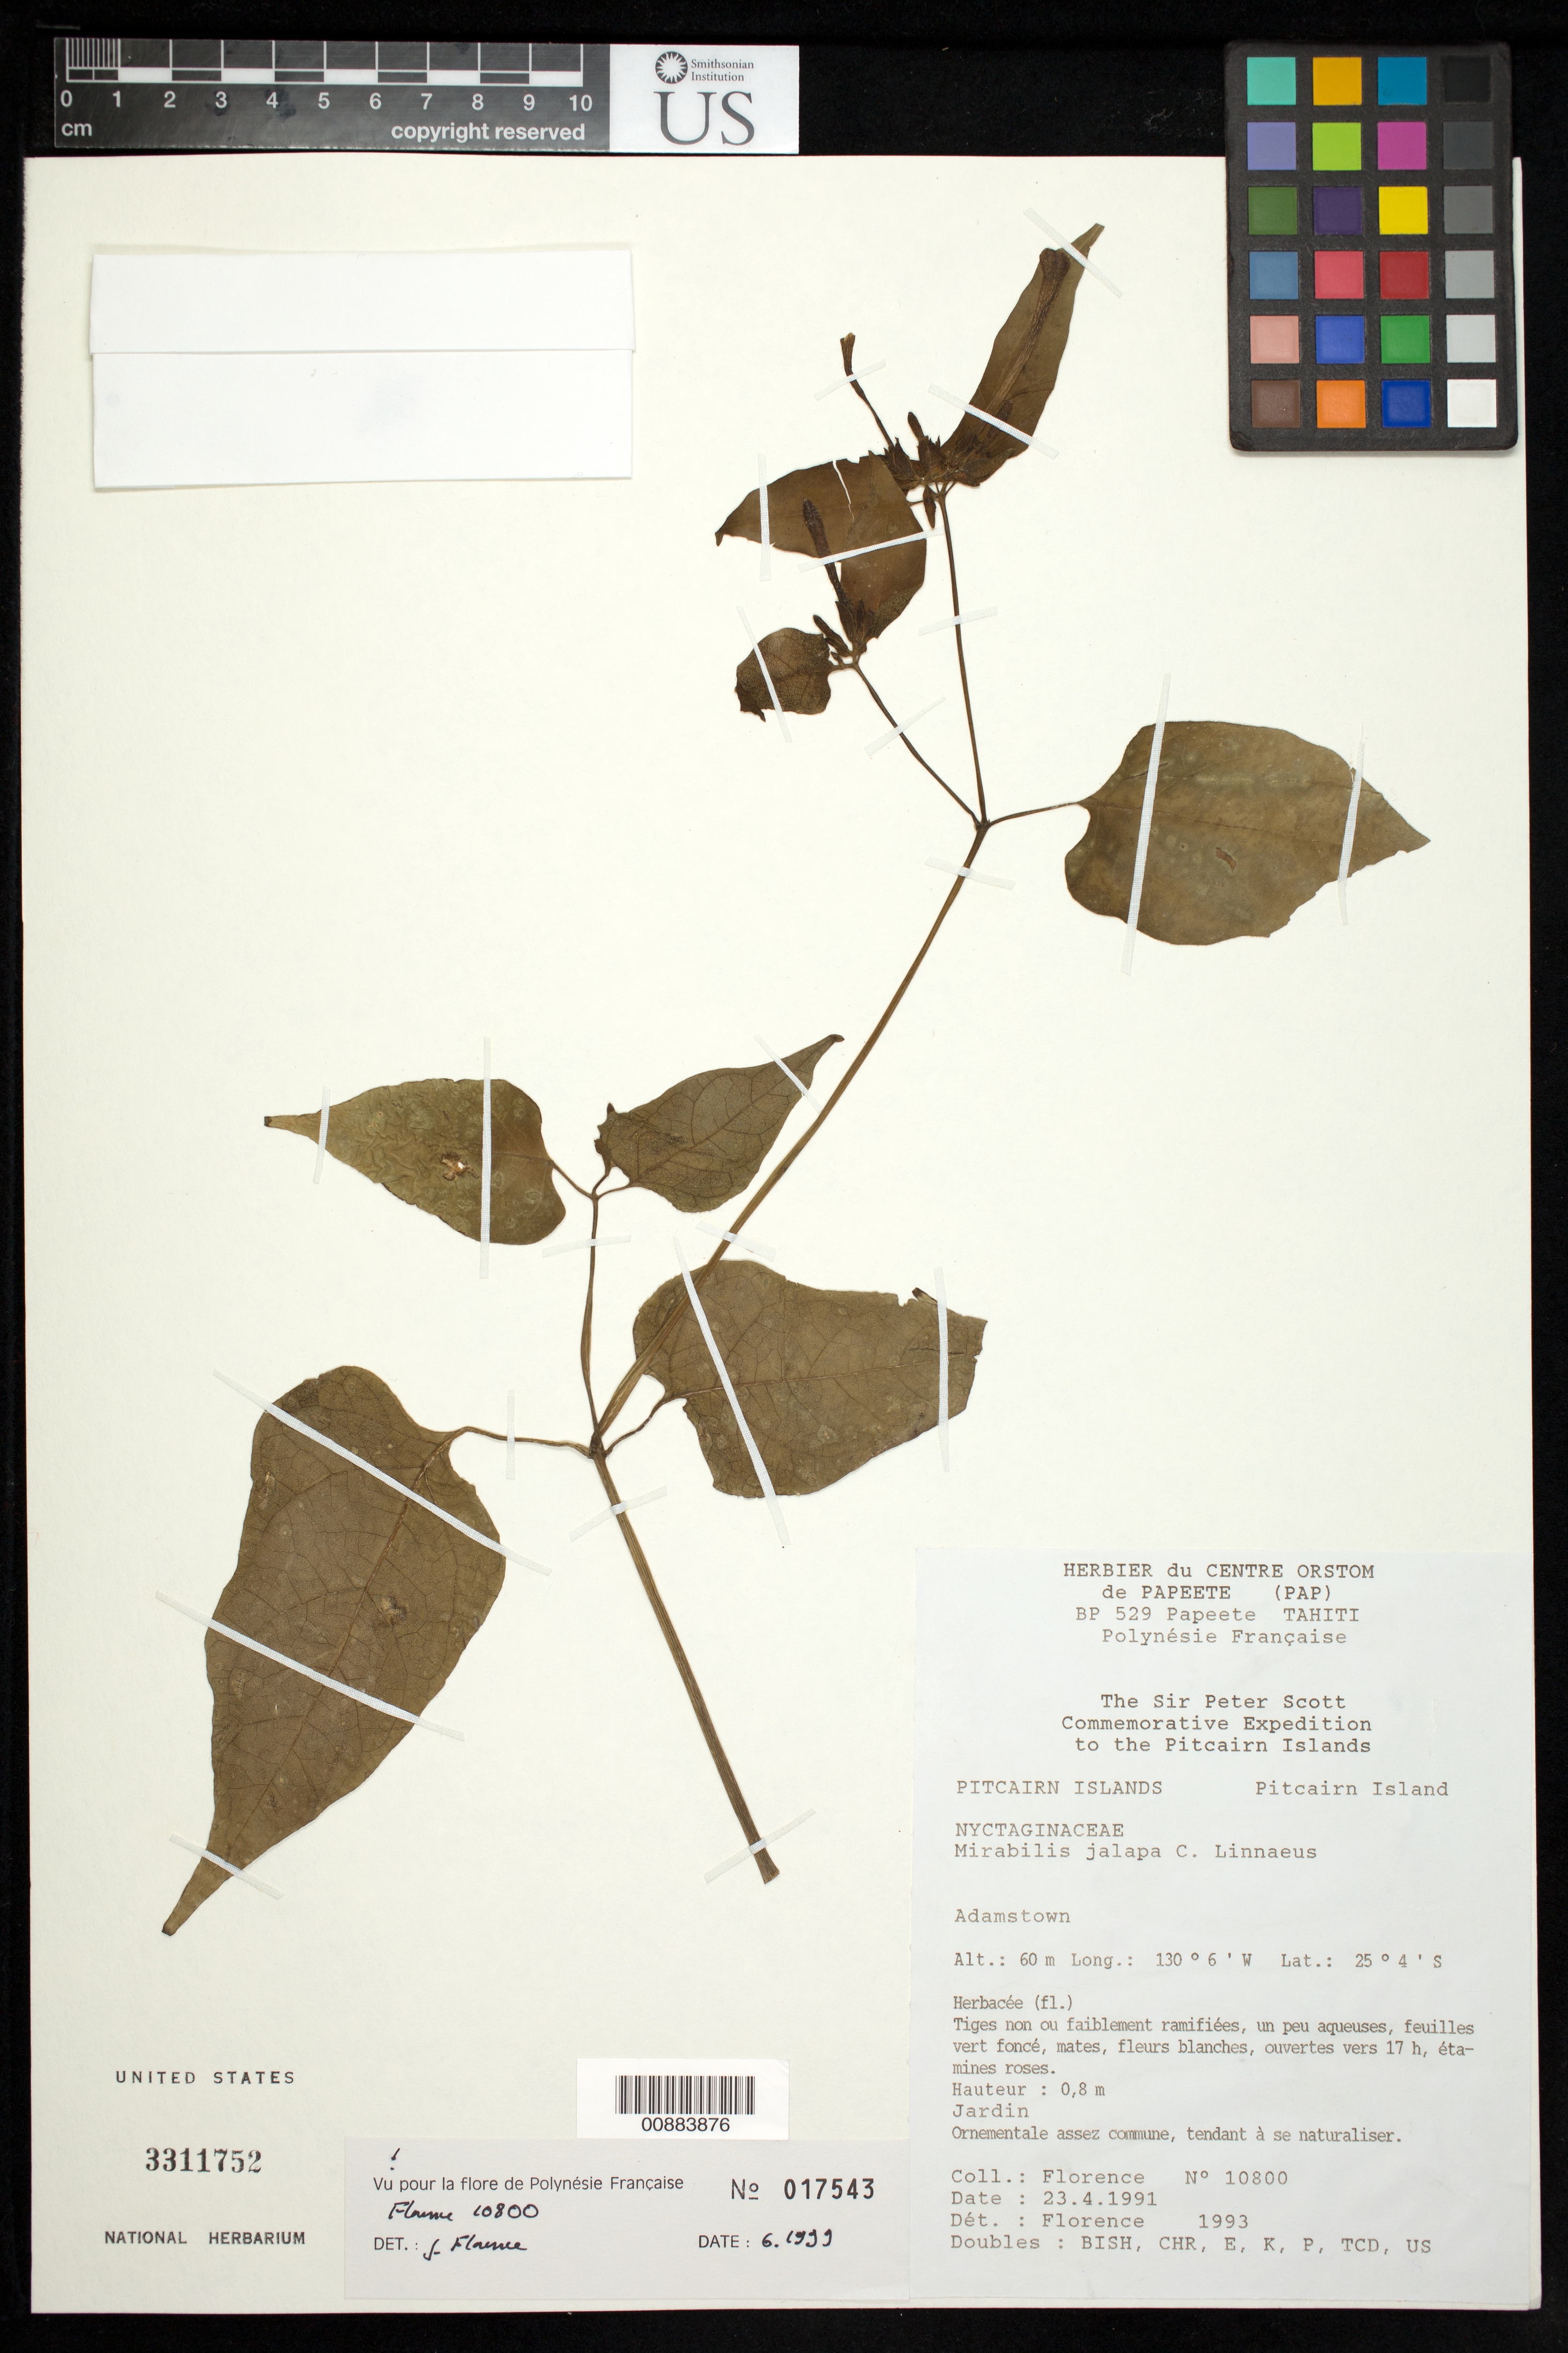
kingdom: Plantae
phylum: Tracheophyta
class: Liliopsida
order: Poales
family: Poaceae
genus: Chloris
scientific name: Chloris cruciata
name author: (L.) Sw.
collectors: A. S. Hitchcock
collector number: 9820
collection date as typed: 08 Nov 1912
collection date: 1912-11-08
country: Jamaica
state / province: Manchester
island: Jamaica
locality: Alligator Pond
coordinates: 0 N, 0 E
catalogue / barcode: US 730031